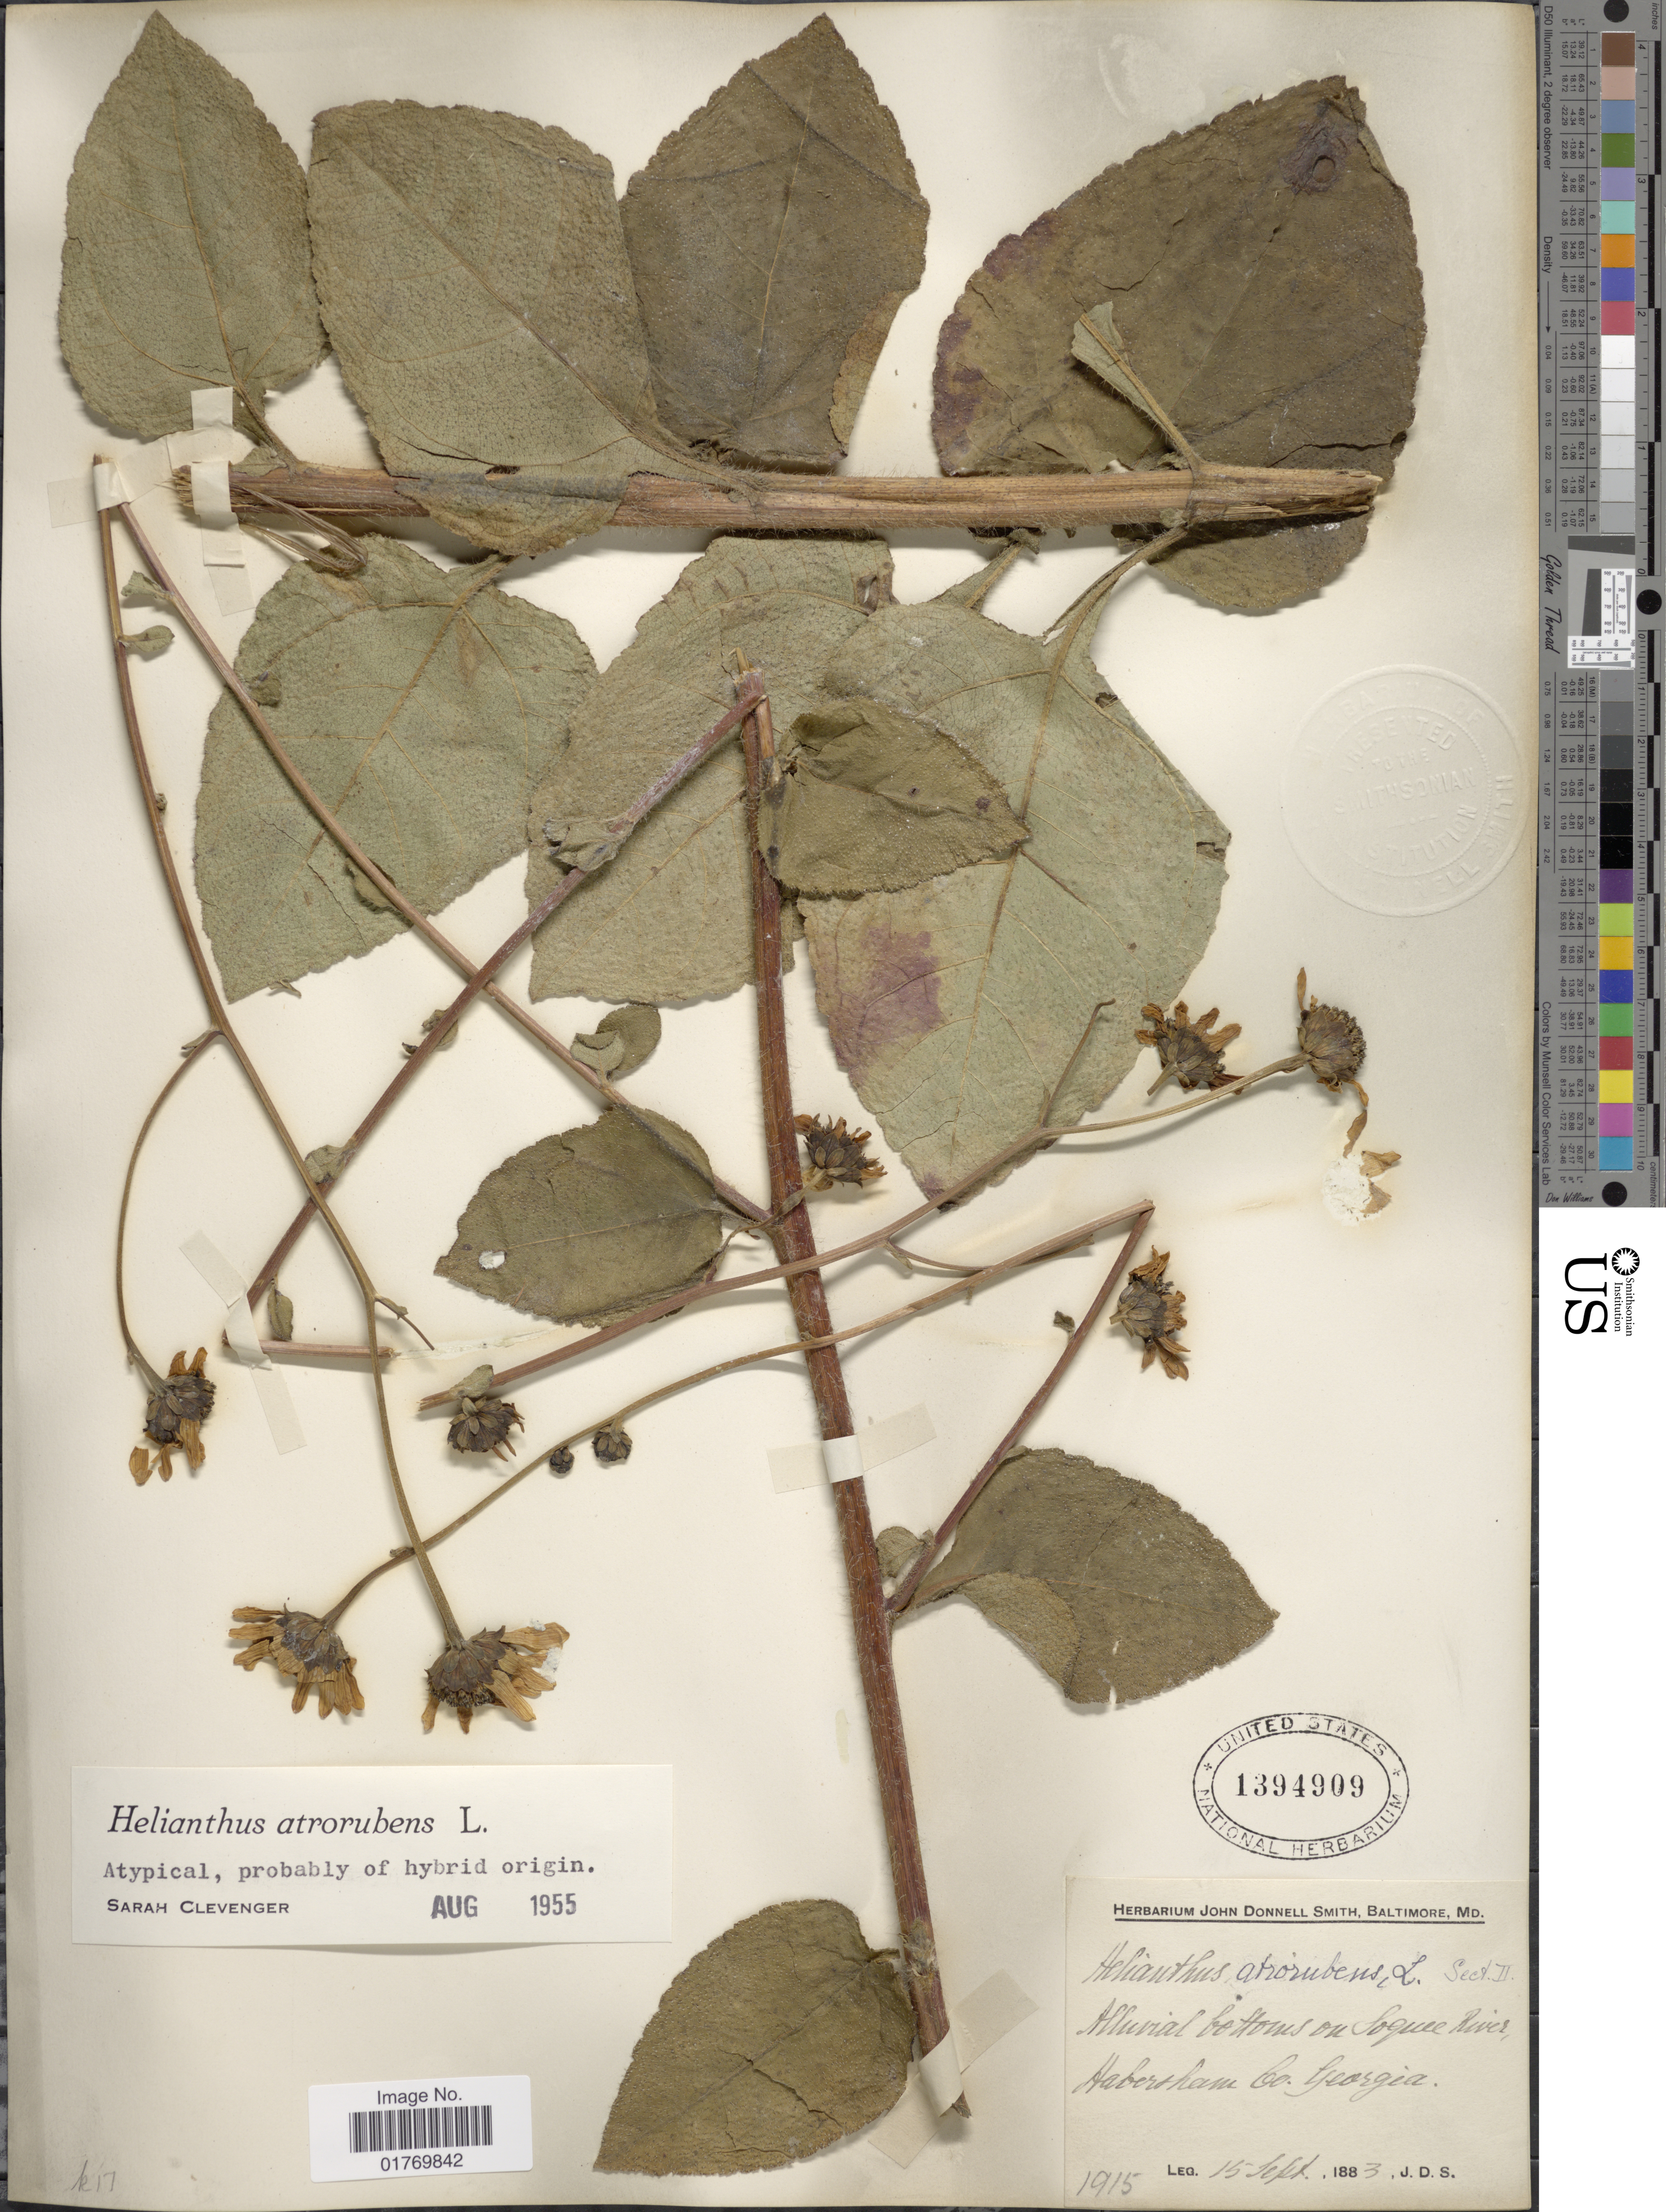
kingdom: Plantae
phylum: Tracheophyta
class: Magnoliopsida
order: Asterales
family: Asteraceae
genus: Helianthus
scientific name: Helianthus atrorubens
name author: L.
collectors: J. Donnell Smith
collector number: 1915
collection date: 1883-09-15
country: United States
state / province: Georgia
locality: Alluvial bottoms on Soquec River, Habersham Co.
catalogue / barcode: US 1394909